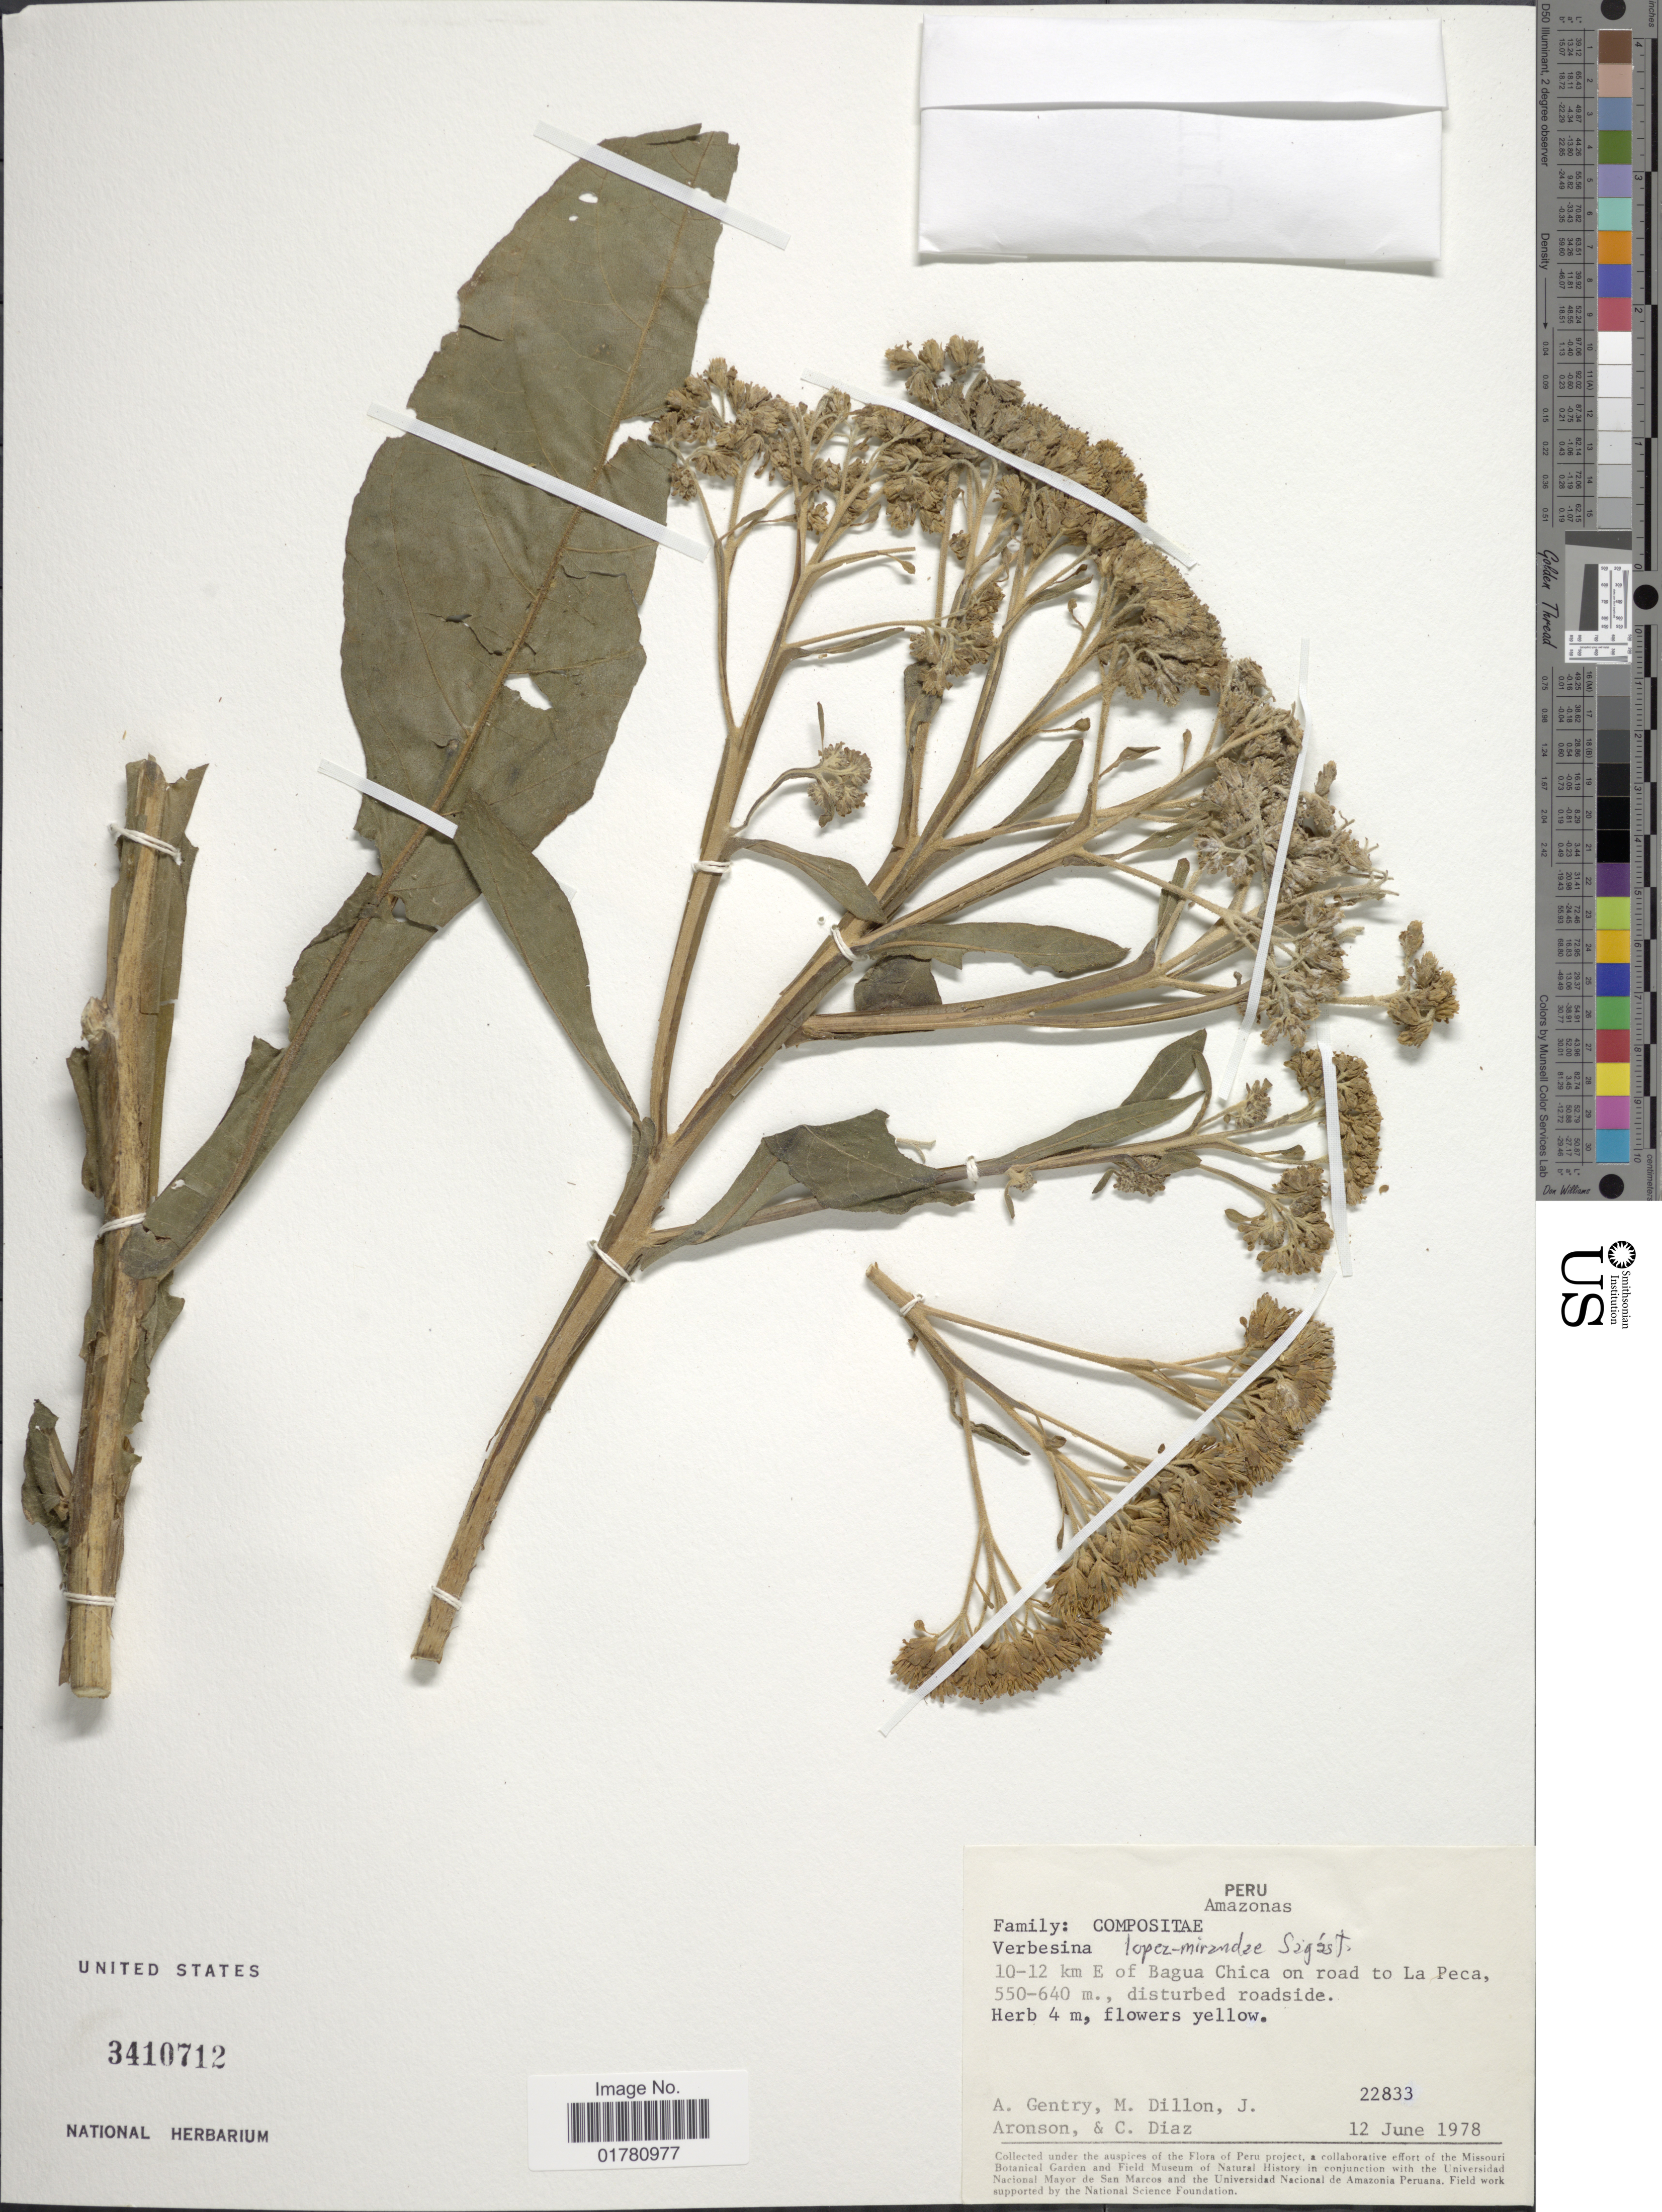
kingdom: Plantae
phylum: Tracheophyta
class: Magnoliopsida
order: Asterales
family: Asteraceae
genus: Verbesina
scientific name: Verbesina lopez-mirandae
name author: Sagást.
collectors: A. H. Gentry, M. O. Dillon, J. Aronson & C. Díaz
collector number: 22833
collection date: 1978-06-12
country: Peru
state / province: Amazonas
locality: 10-12 km E of Bagua Chica on road to La Peca, disturbed roadside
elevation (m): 550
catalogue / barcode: US 3410712